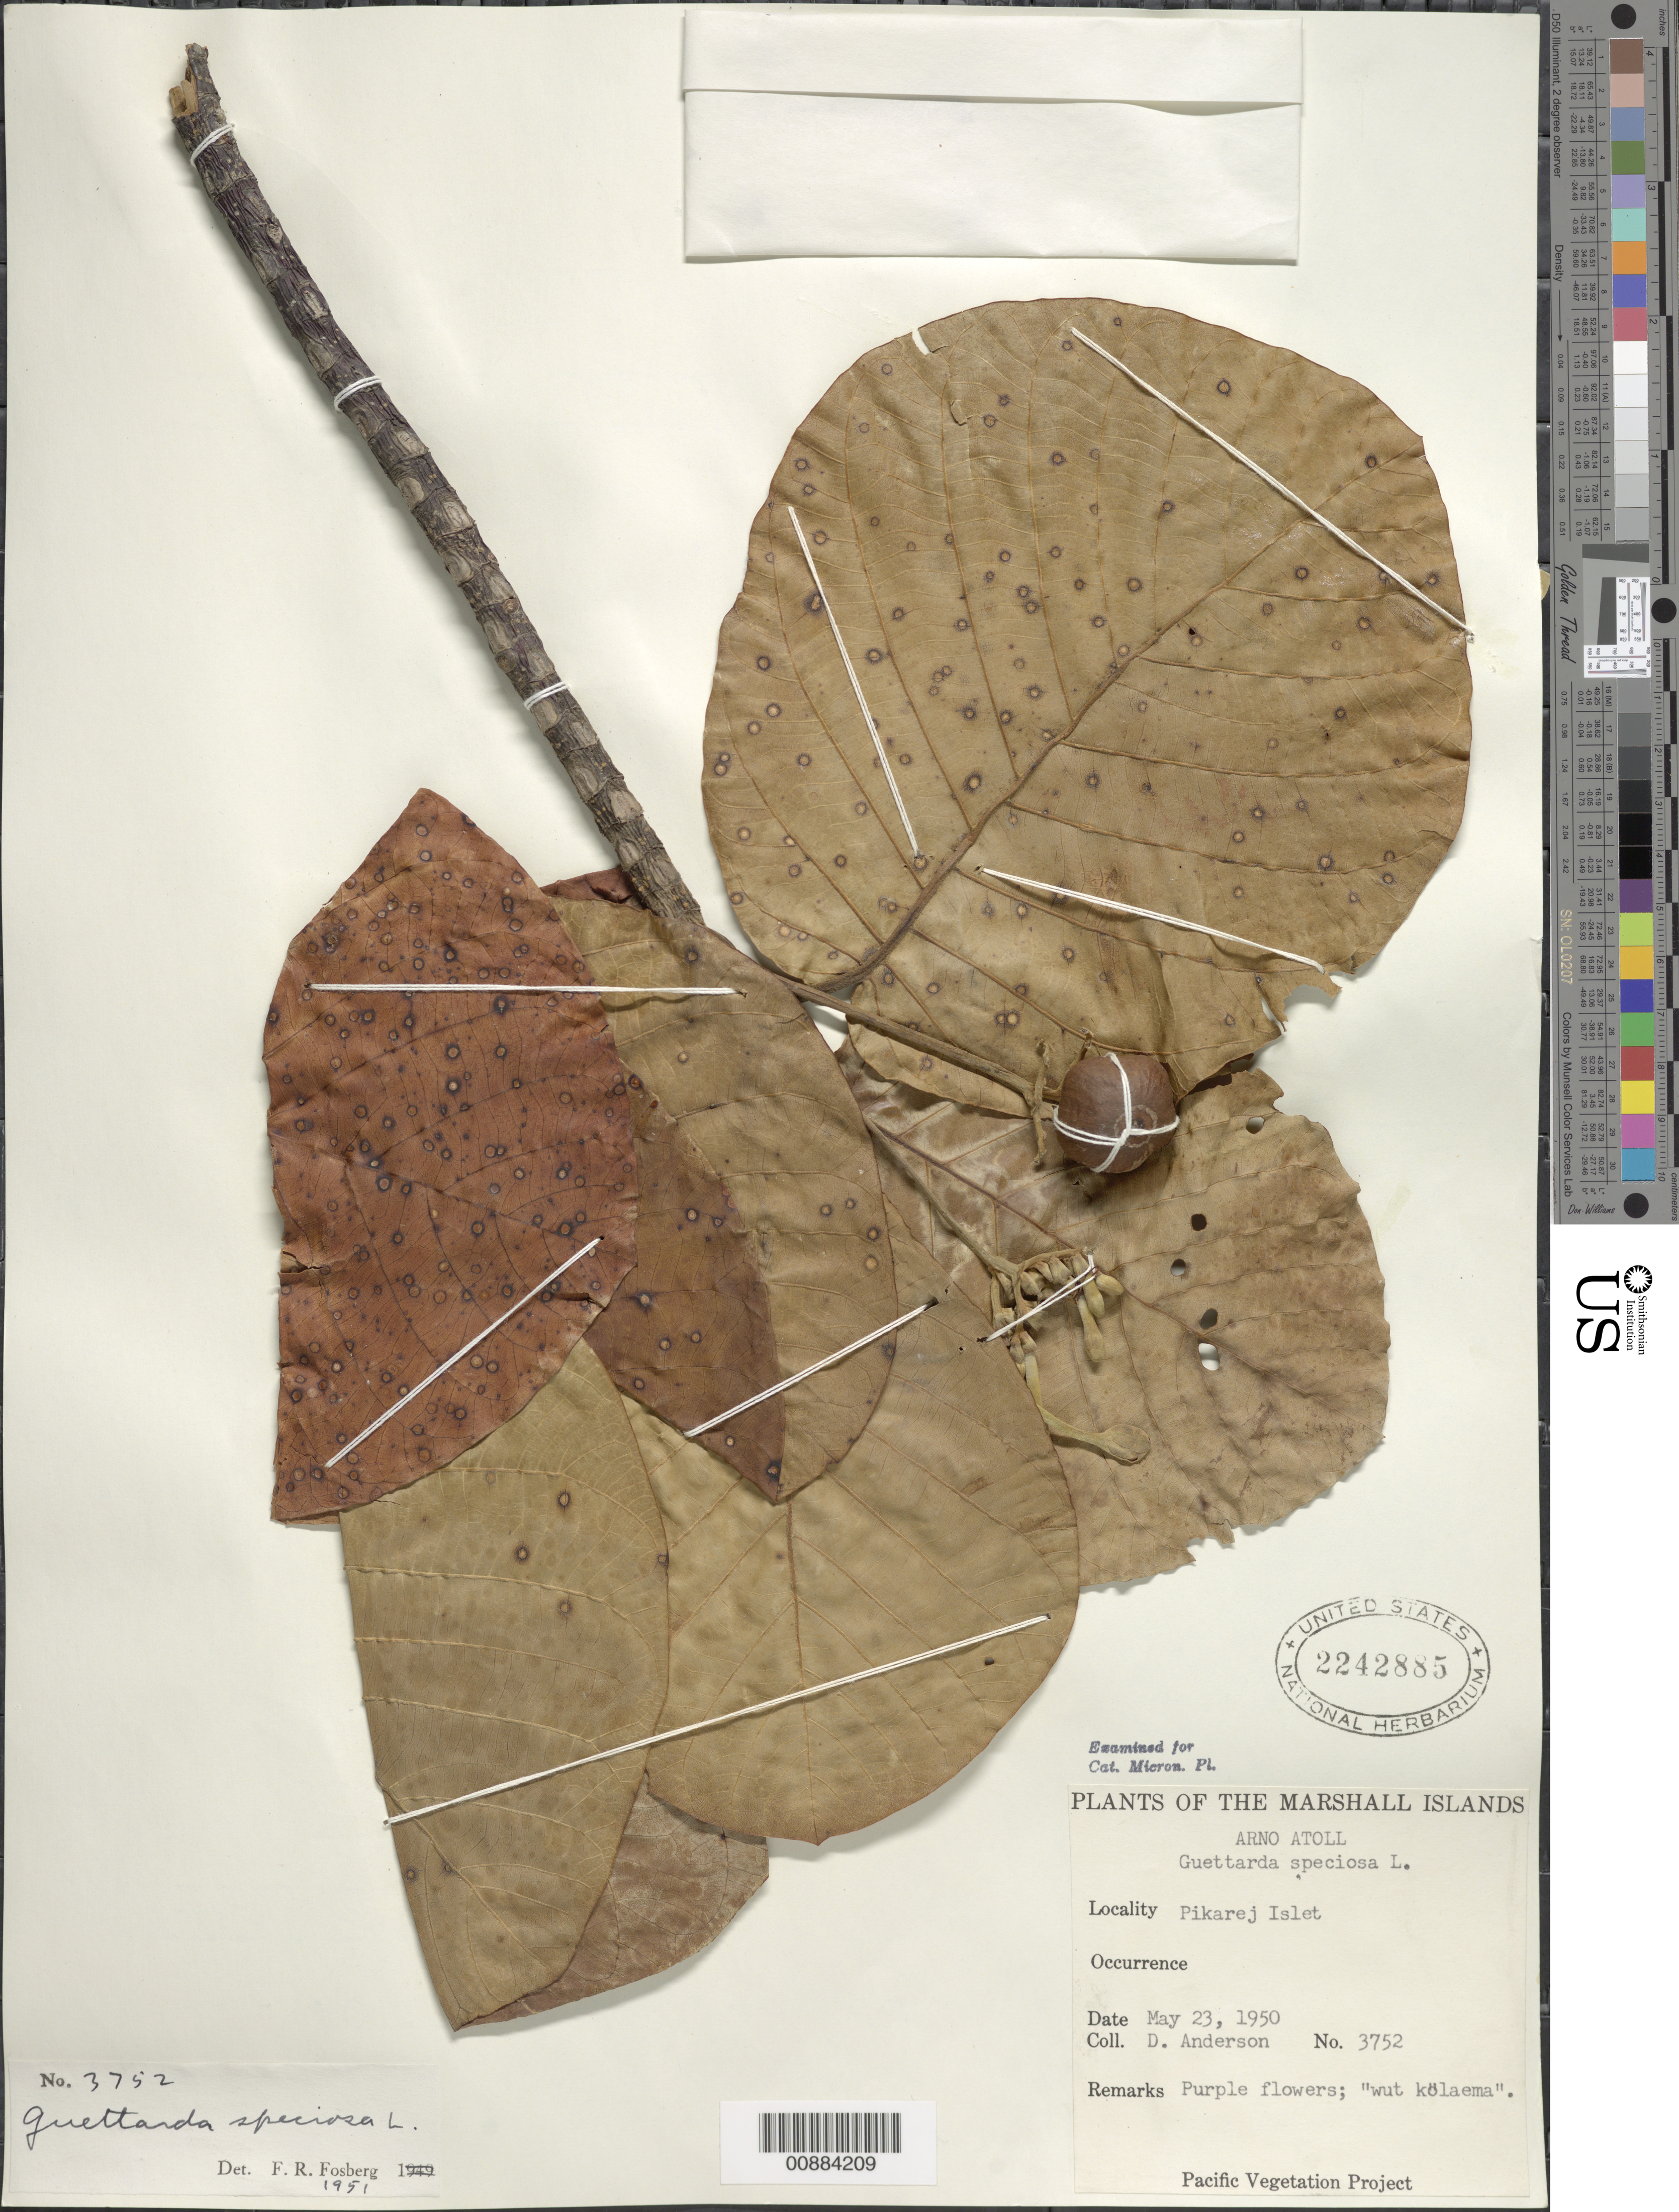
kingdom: Plantae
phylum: Tracheophyta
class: Magnoliopsida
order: Gentianales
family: Rubiaceae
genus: Guettarda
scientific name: Guettarda speciosa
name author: L.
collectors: D. Anderson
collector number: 3752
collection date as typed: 23 May 1950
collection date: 1950-05-23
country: Marshall Islands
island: Arno Atoll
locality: Pikarej Islet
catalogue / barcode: US 2242885